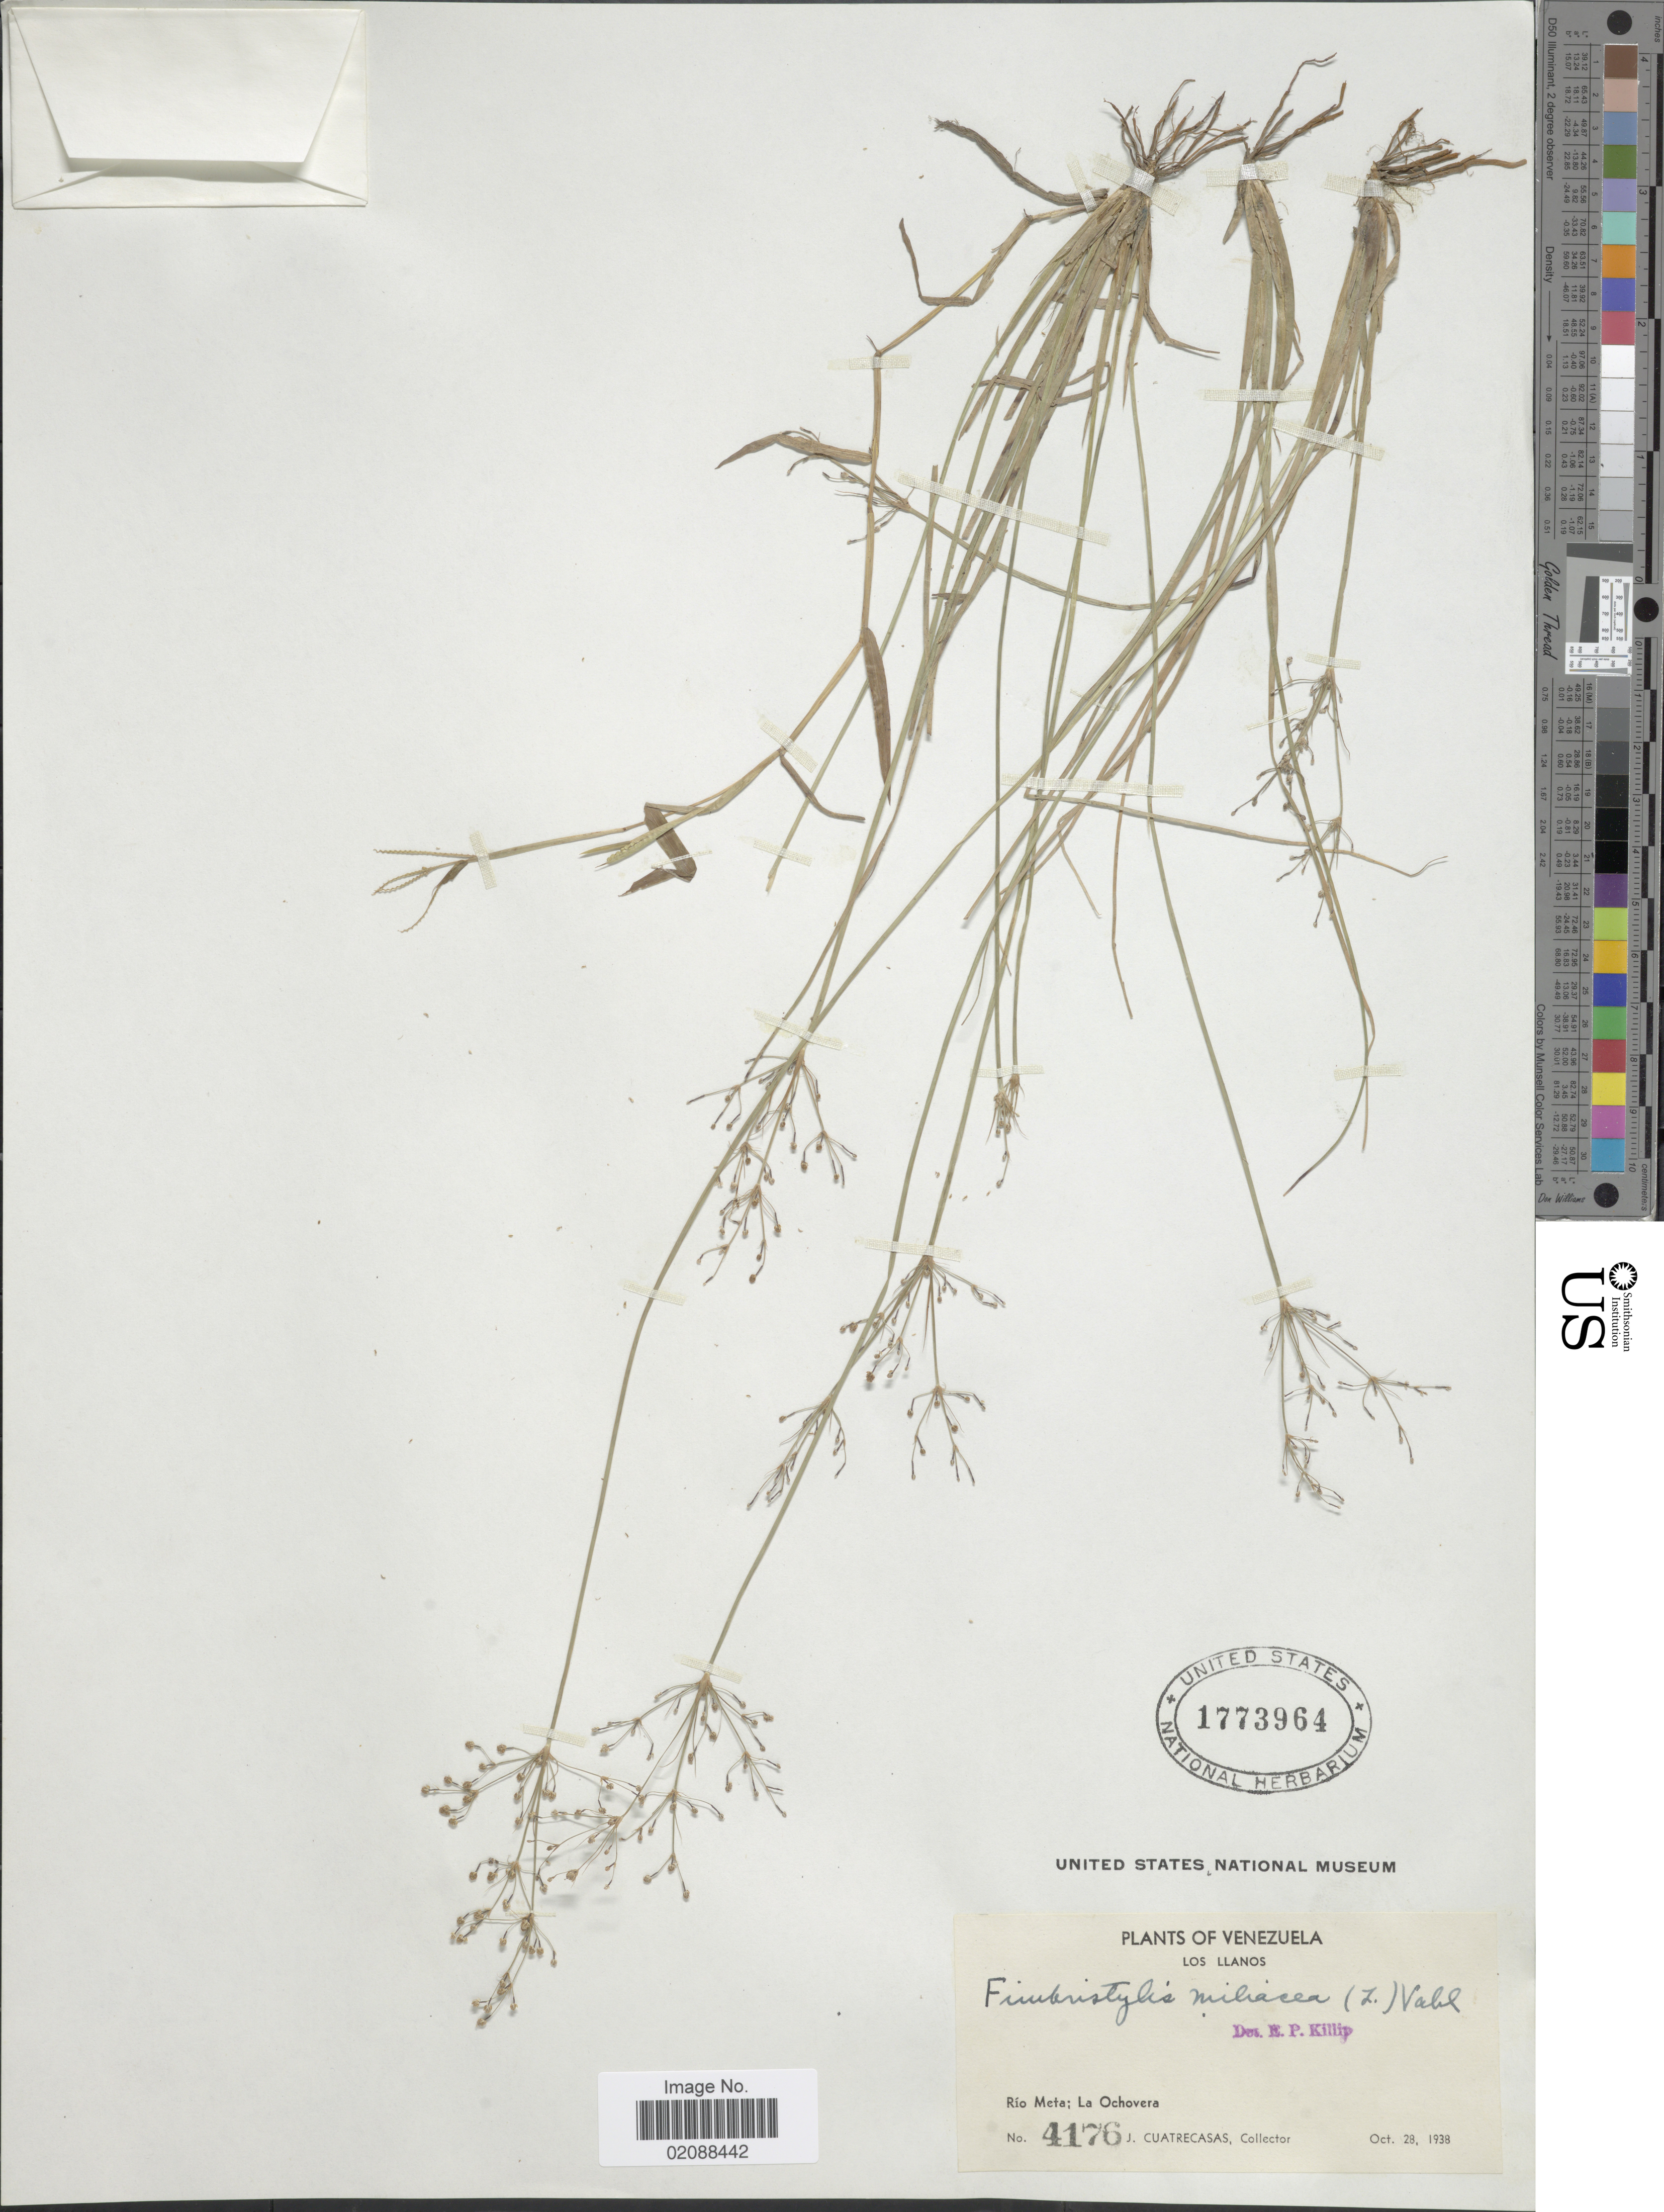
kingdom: Plantae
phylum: Tracheophyta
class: Liliopsida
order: Poales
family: Cyperaceae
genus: Fimbristylis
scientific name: Fimbristylis littoralis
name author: Gaudich.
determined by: Strong, M. T., (US), Smithsonian Institution - National Museum of Natural History (UNITED STATES)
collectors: J. Cuatrecasas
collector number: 4176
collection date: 1938-10-28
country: Venezuela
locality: Los Llanos. Rio Meta; La Ochovera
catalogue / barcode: US 1773964